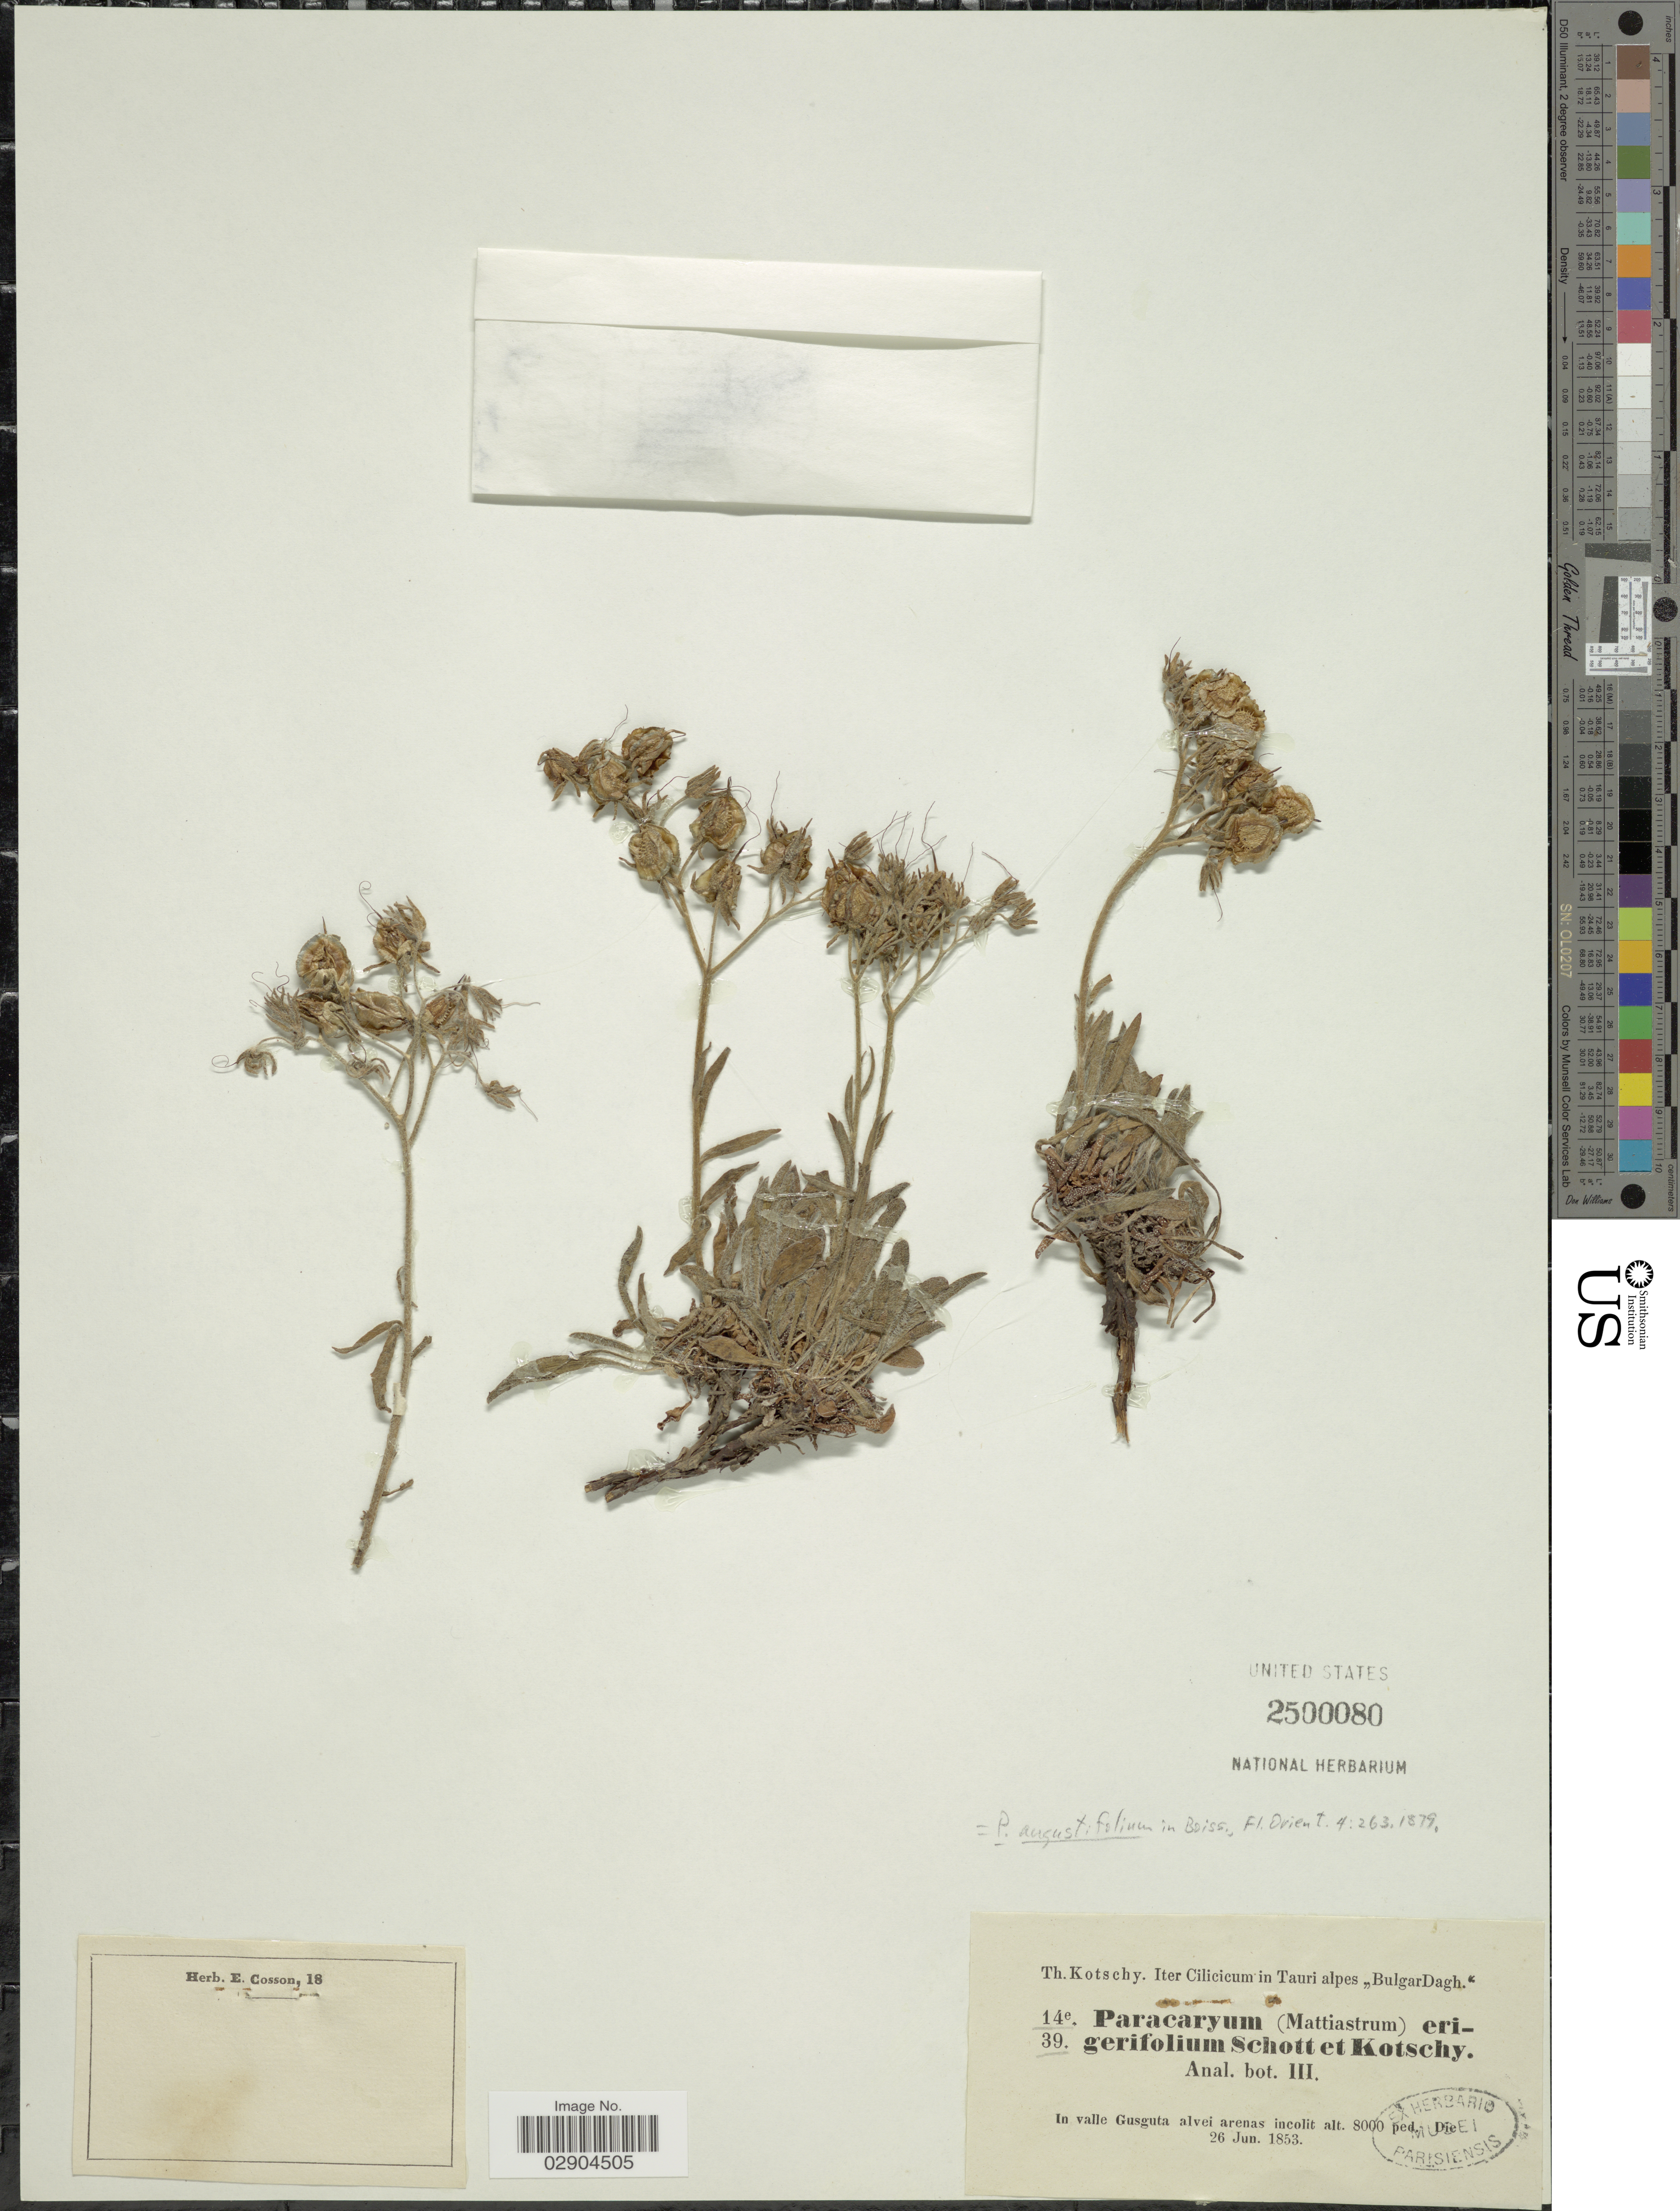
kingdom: Plantae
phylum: Tracheophyta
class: Magnoliopsida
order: Boraginales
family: Boraginaceae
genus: Paracaryum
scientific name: Paracaryum angustifolium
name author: Boiss.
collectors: K. G. Kotschy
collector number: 14e/39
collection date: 1853-06-26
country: Turkey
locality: Iter Cilicicum in Tauri alpes "BulgarDagh". In valle Gusguta alvei arenas incolit.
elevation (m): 2438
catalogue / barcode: US 2500080